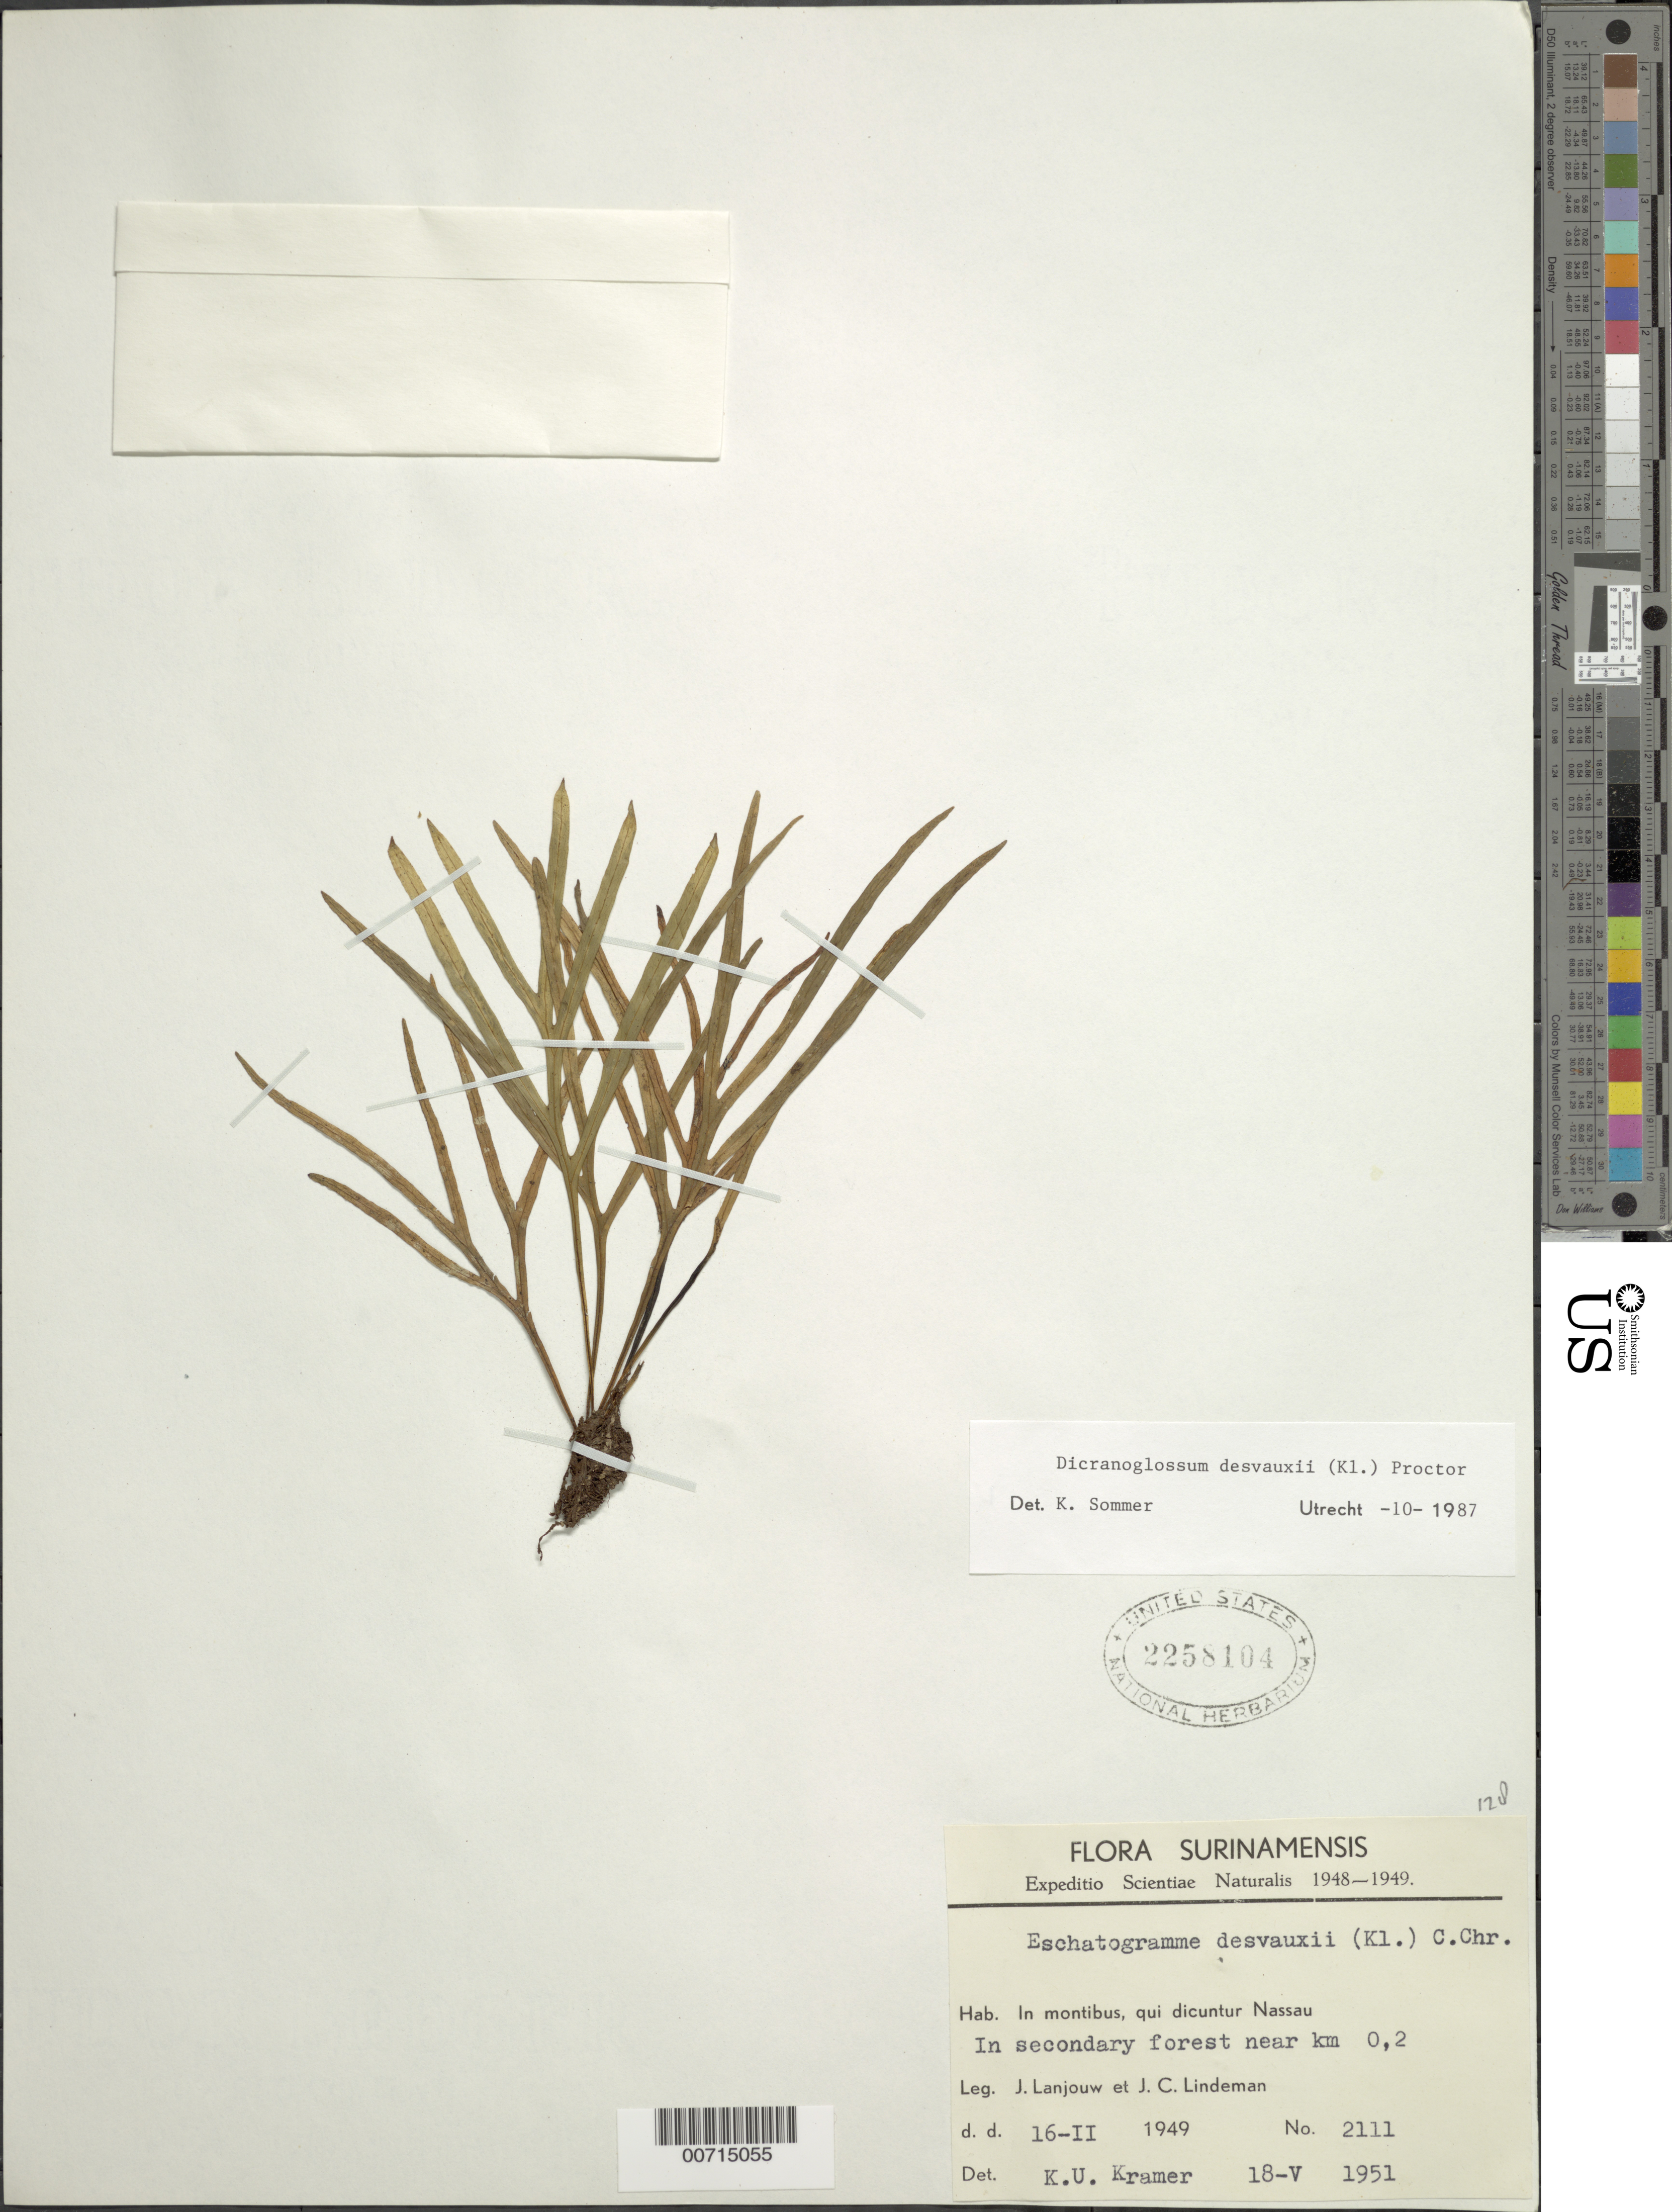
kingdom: Plantae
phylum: Tracheophyta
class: Polypodiopsida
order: Polypodiales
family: Polypodiaceae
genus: Pleopeltis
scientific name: Pleopeltis desvauxii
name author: (Klotzsch) Salino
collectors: J. Lanjouw & J. C. Lindeman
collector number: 2111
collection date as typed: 16-Feb-49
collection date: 1949-02-16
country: Suriname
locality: Nassau Mts., near km 0.2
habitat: Secondary forest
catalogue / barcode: US 2258104